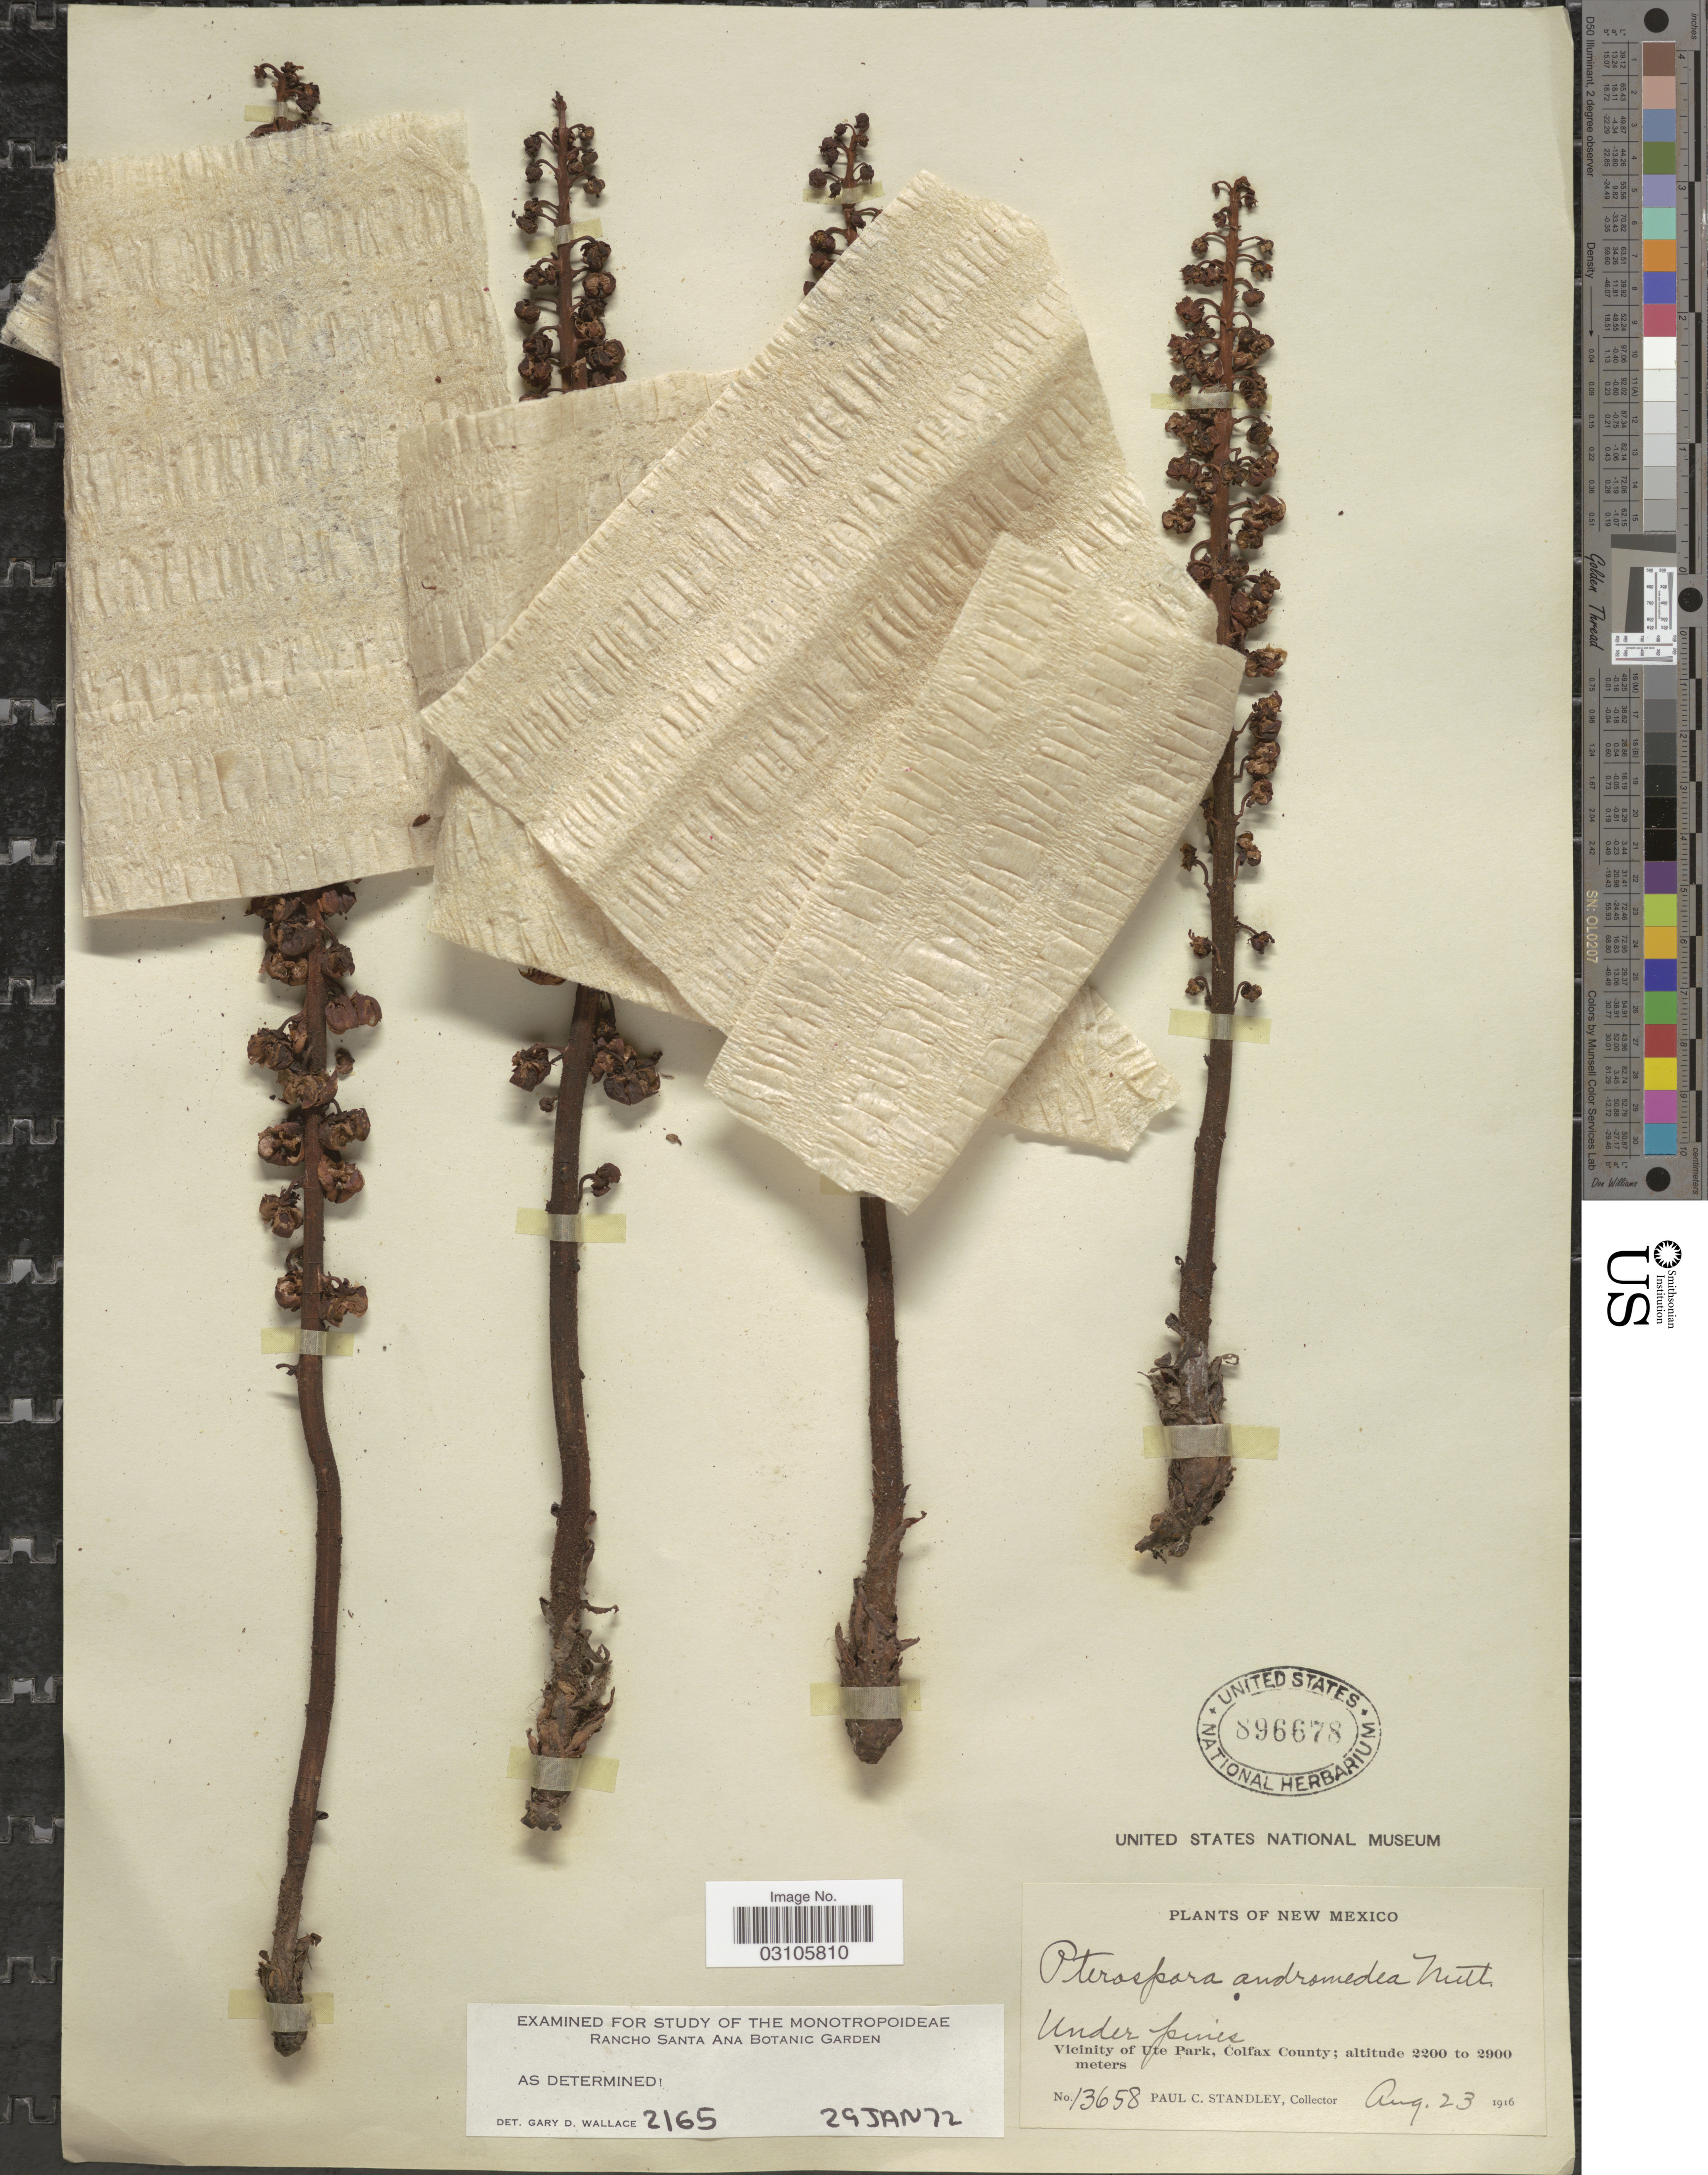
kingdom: Plantae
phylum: Tracheophyta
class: Magnoliopsida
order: Ericales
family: Ericaceae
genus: Pterospora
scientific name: Pterospora andromedea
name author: Nutt.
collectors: P. C. Standley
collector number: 13658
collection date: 1916-08-23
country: United States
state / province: New Mexico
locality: Vicinity of Ute Park, Colfax County.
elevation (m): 2200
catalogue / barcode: US 896678